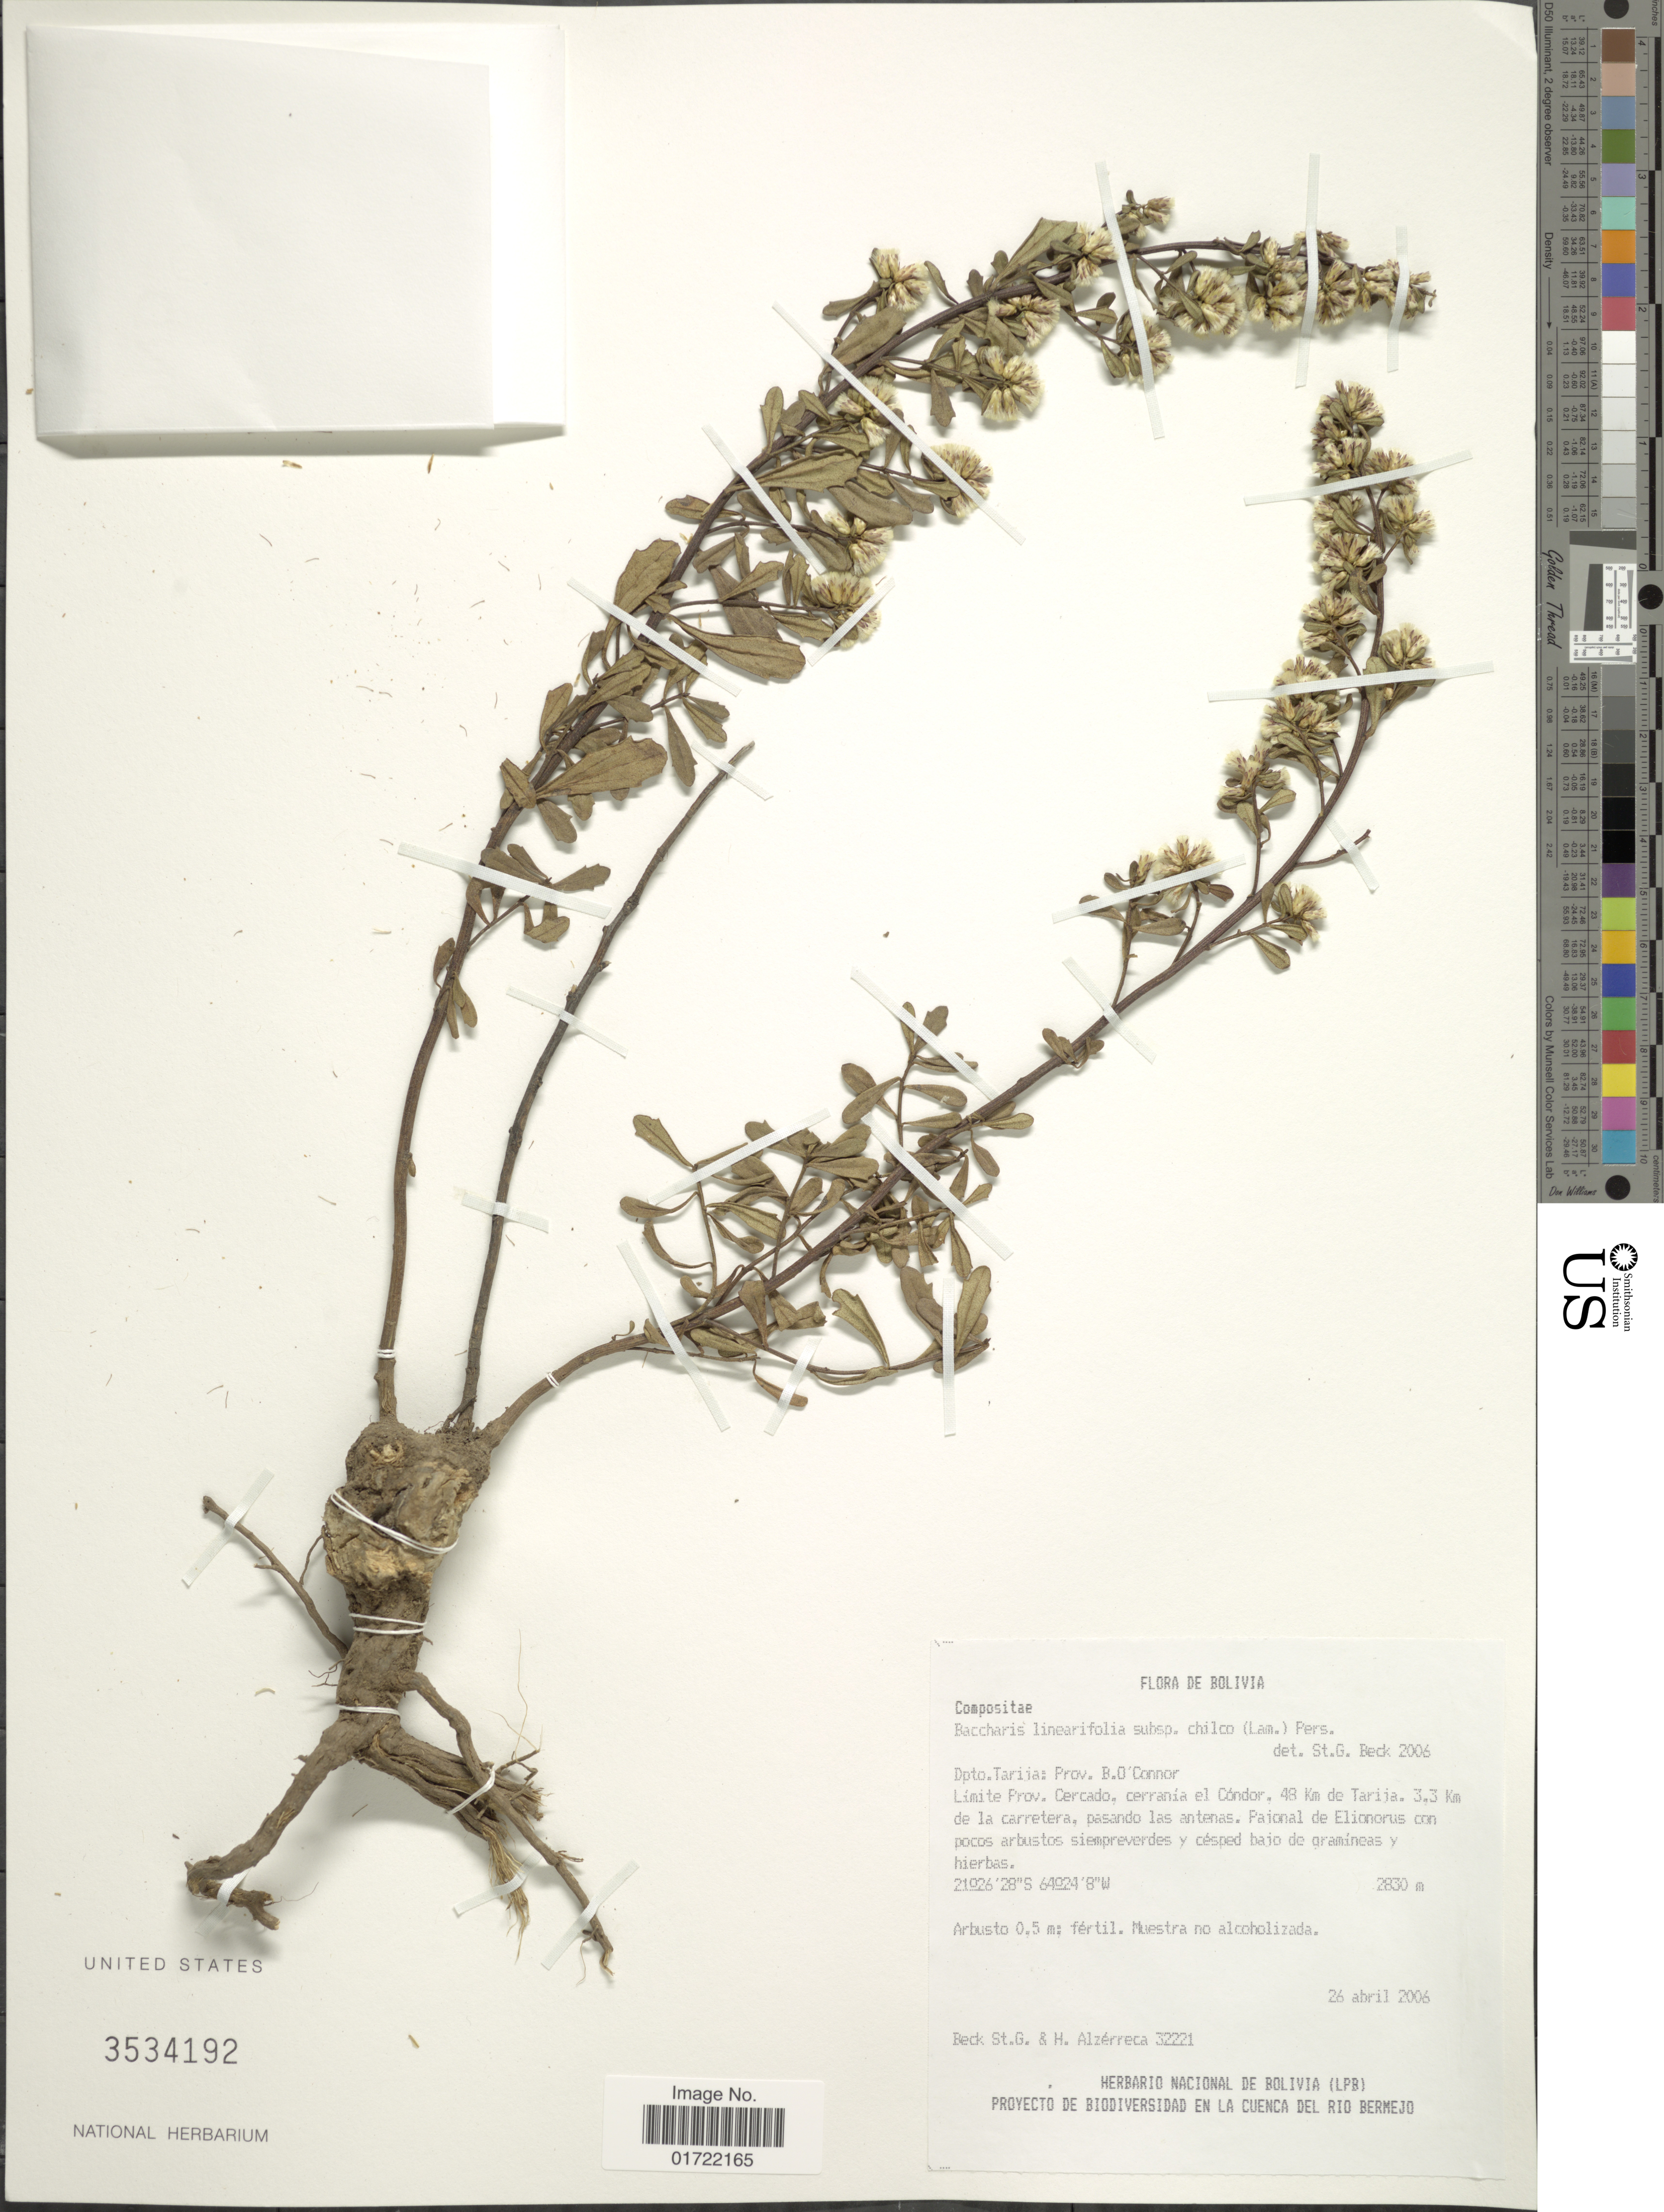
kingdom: Plantae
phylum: Tracheophyta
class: Magnoliopsida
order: Asterales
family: Asteraceae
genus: Baccharis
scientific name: Baccharis chilco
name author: Kunth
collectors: S. G. Beck & H. Alzerreca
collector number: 32221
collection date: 2006-04-26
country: Bolivia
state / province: Tarija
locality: Depto. Tarija; Prov. B.O. Conner, Limite Prov. Cercado, cerrania el Condor, 48 km de Tarija, 3.3 Km de la carretera, pasanda las antenas, Paional de Elionorus con pocos arbustos siempreverdes y cesped haio de gramineas y hierbas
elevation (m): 2830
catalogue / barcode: US 3534192